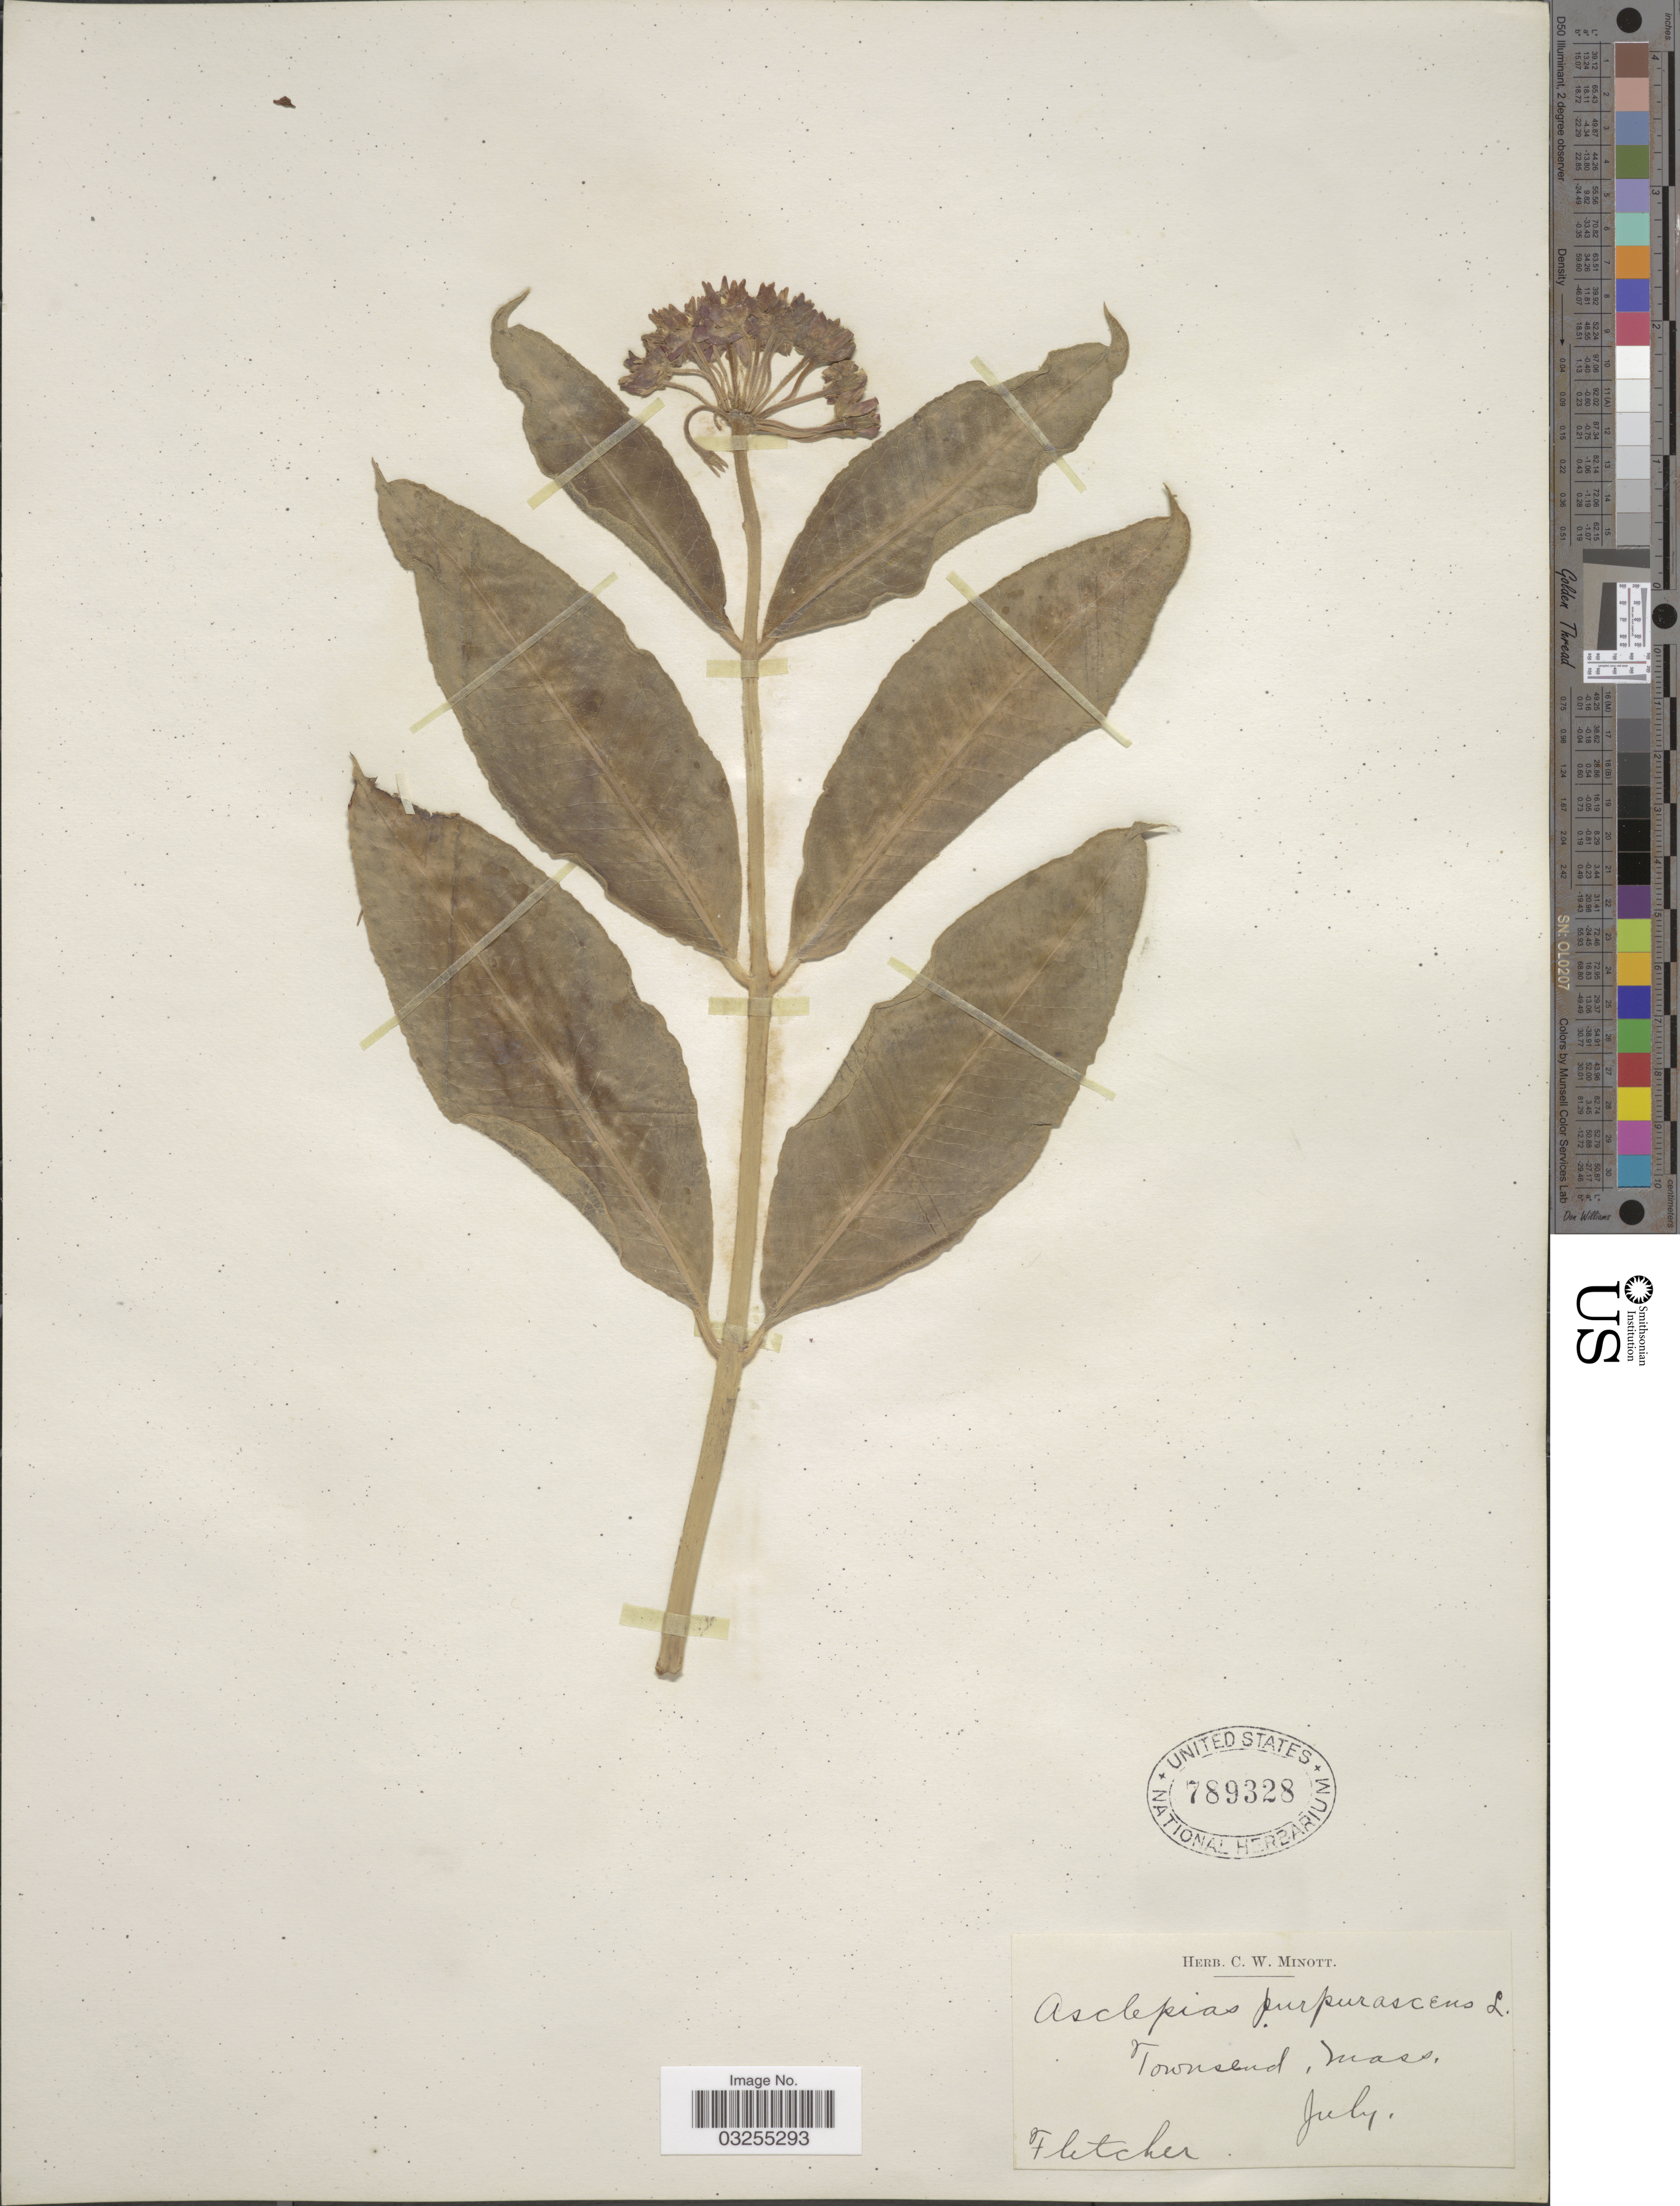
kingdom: Plantae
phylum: Tracheophyta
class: Magnoliopsida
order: Gentianales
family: Apocynaceae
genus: Asclepias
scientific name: Asclepias purpurascens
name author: L.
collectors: -. Fletcher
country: United States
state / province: Massachusetts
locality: Townsend.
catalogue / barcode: US 789328